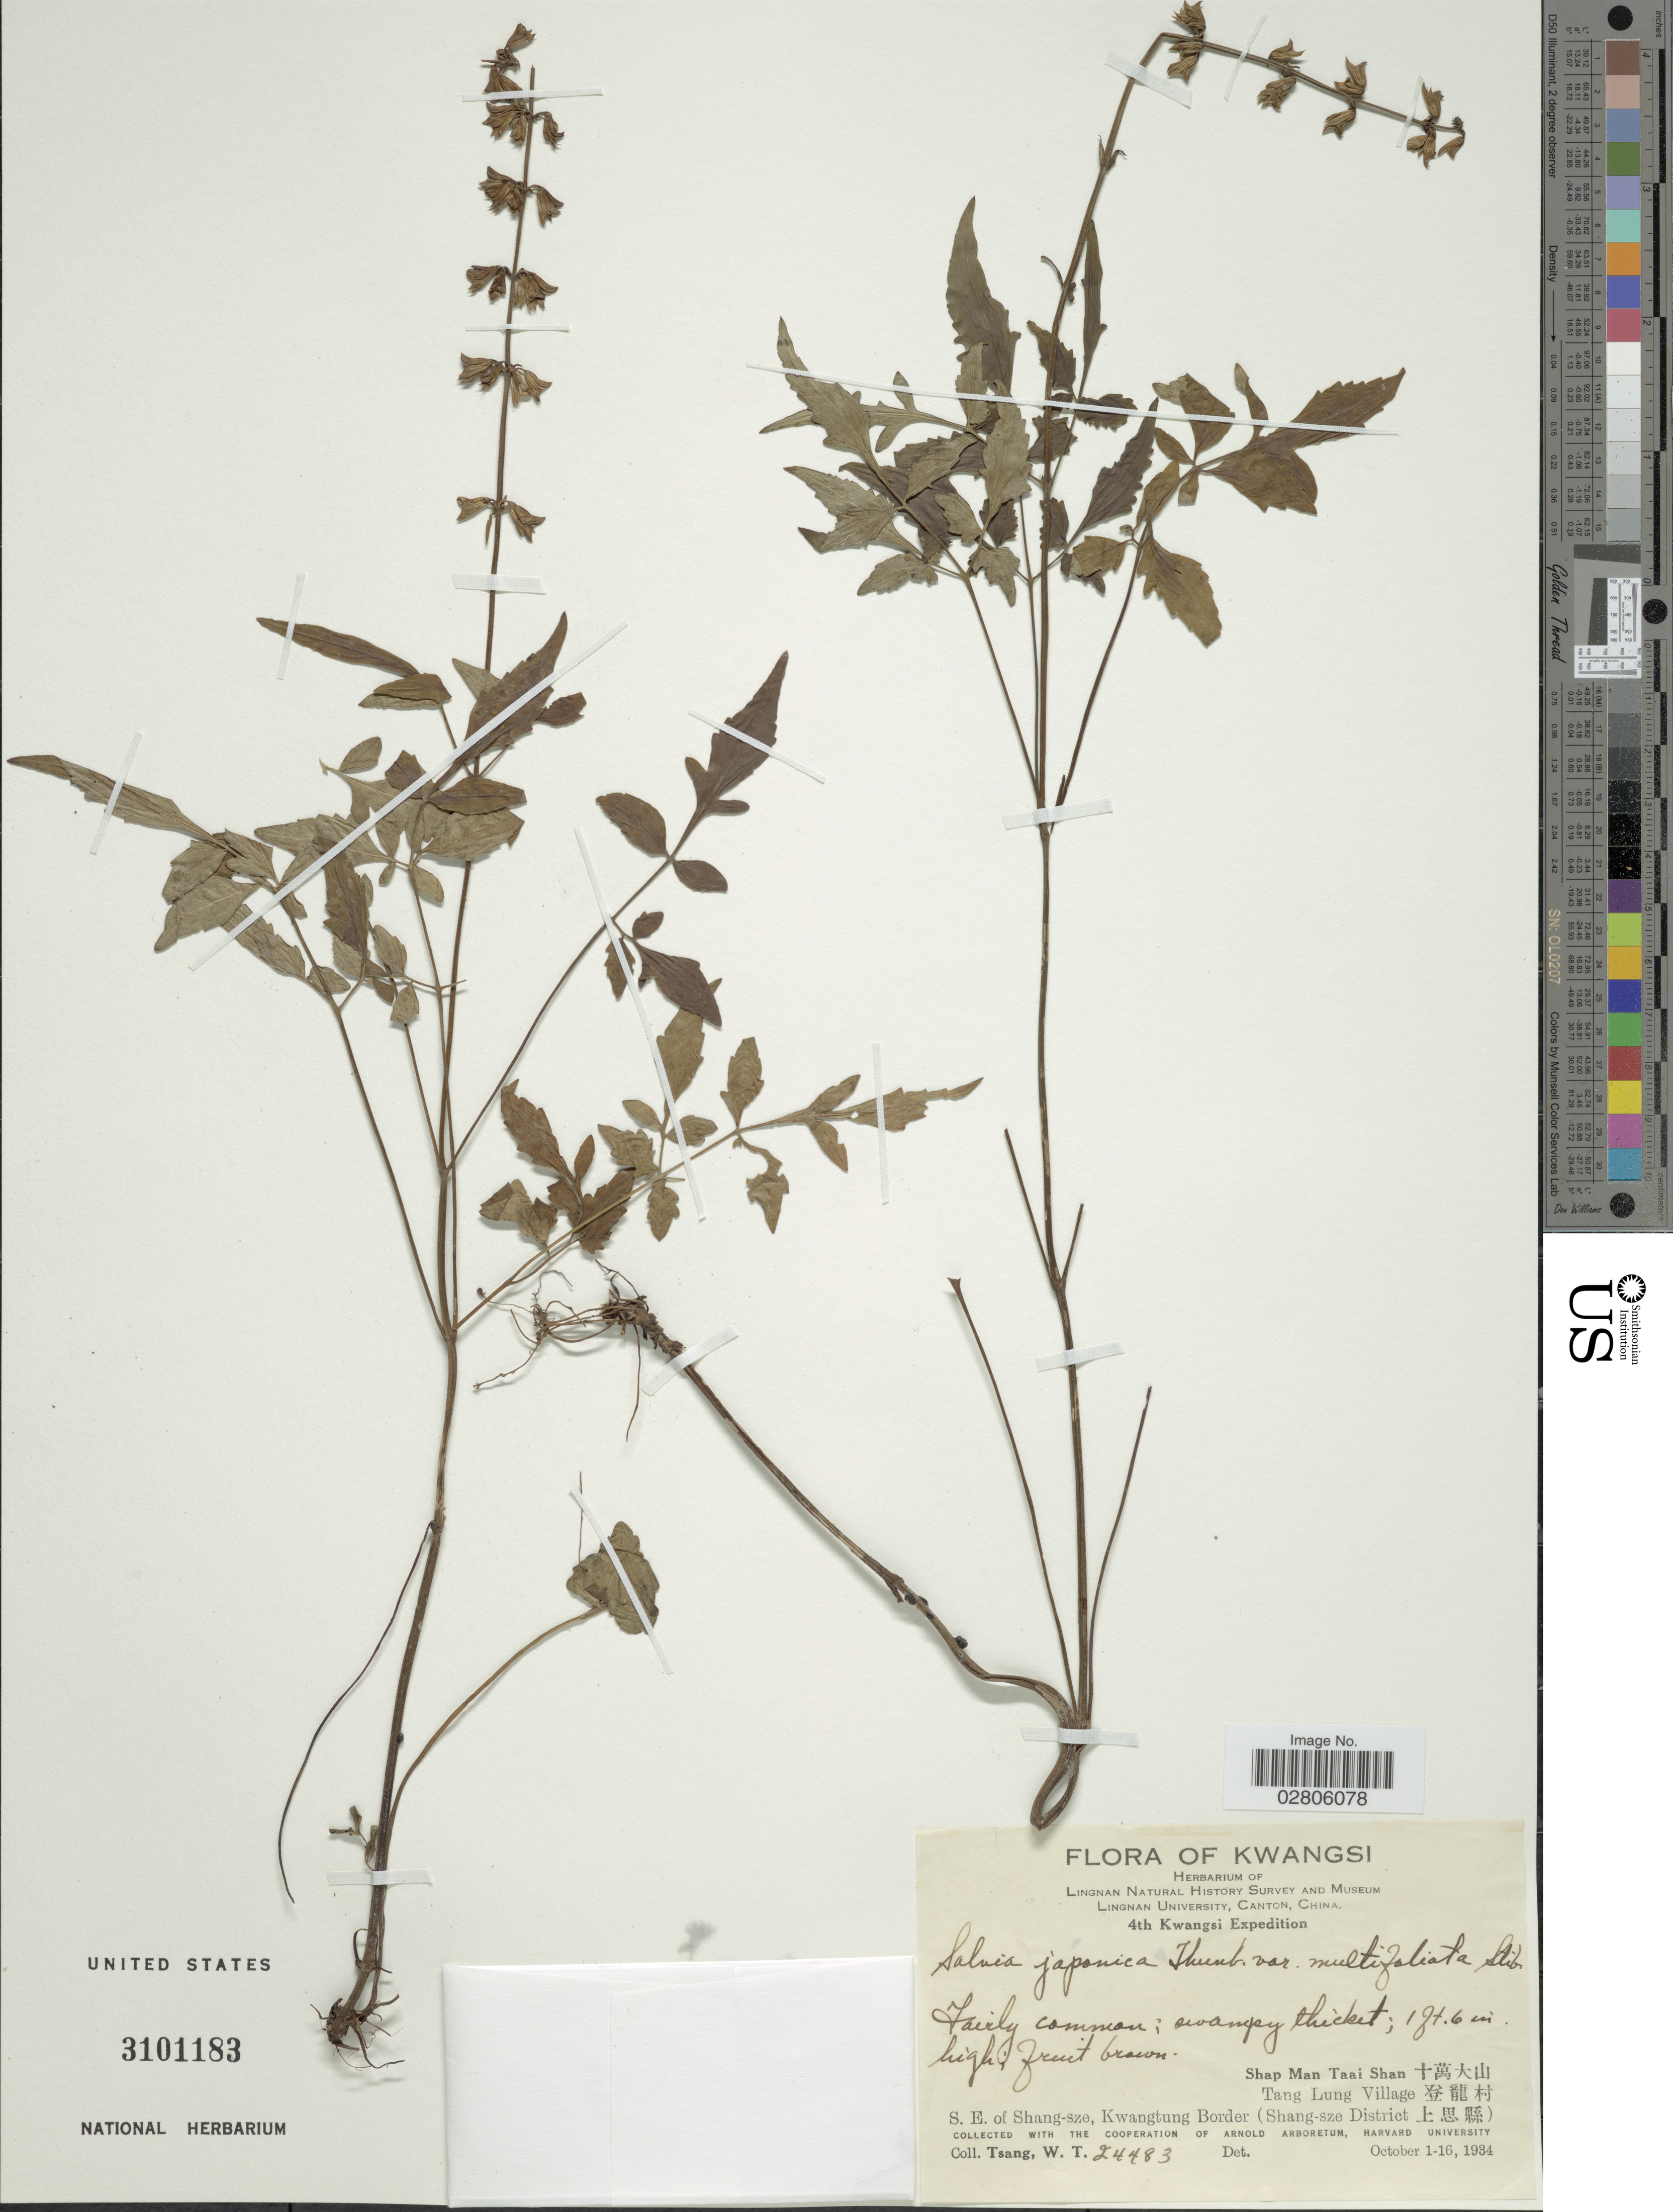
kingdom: Plantae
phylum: Tracheophyta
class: Magnoliopsida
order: Lamiales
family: Lamiaceae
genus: Salvia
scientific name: Salvia japonica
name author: Thunb.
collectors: W. T. Tsang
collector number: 24483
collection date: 1934-10-01/1934-10-16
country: China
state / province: Guangxi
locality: Kwangsi, Shap Man Taai Shan, Tang Lung Village, S.E. of Shang-sze, Kwangtung Border (Shang-sze District).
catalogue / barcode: US 3101183